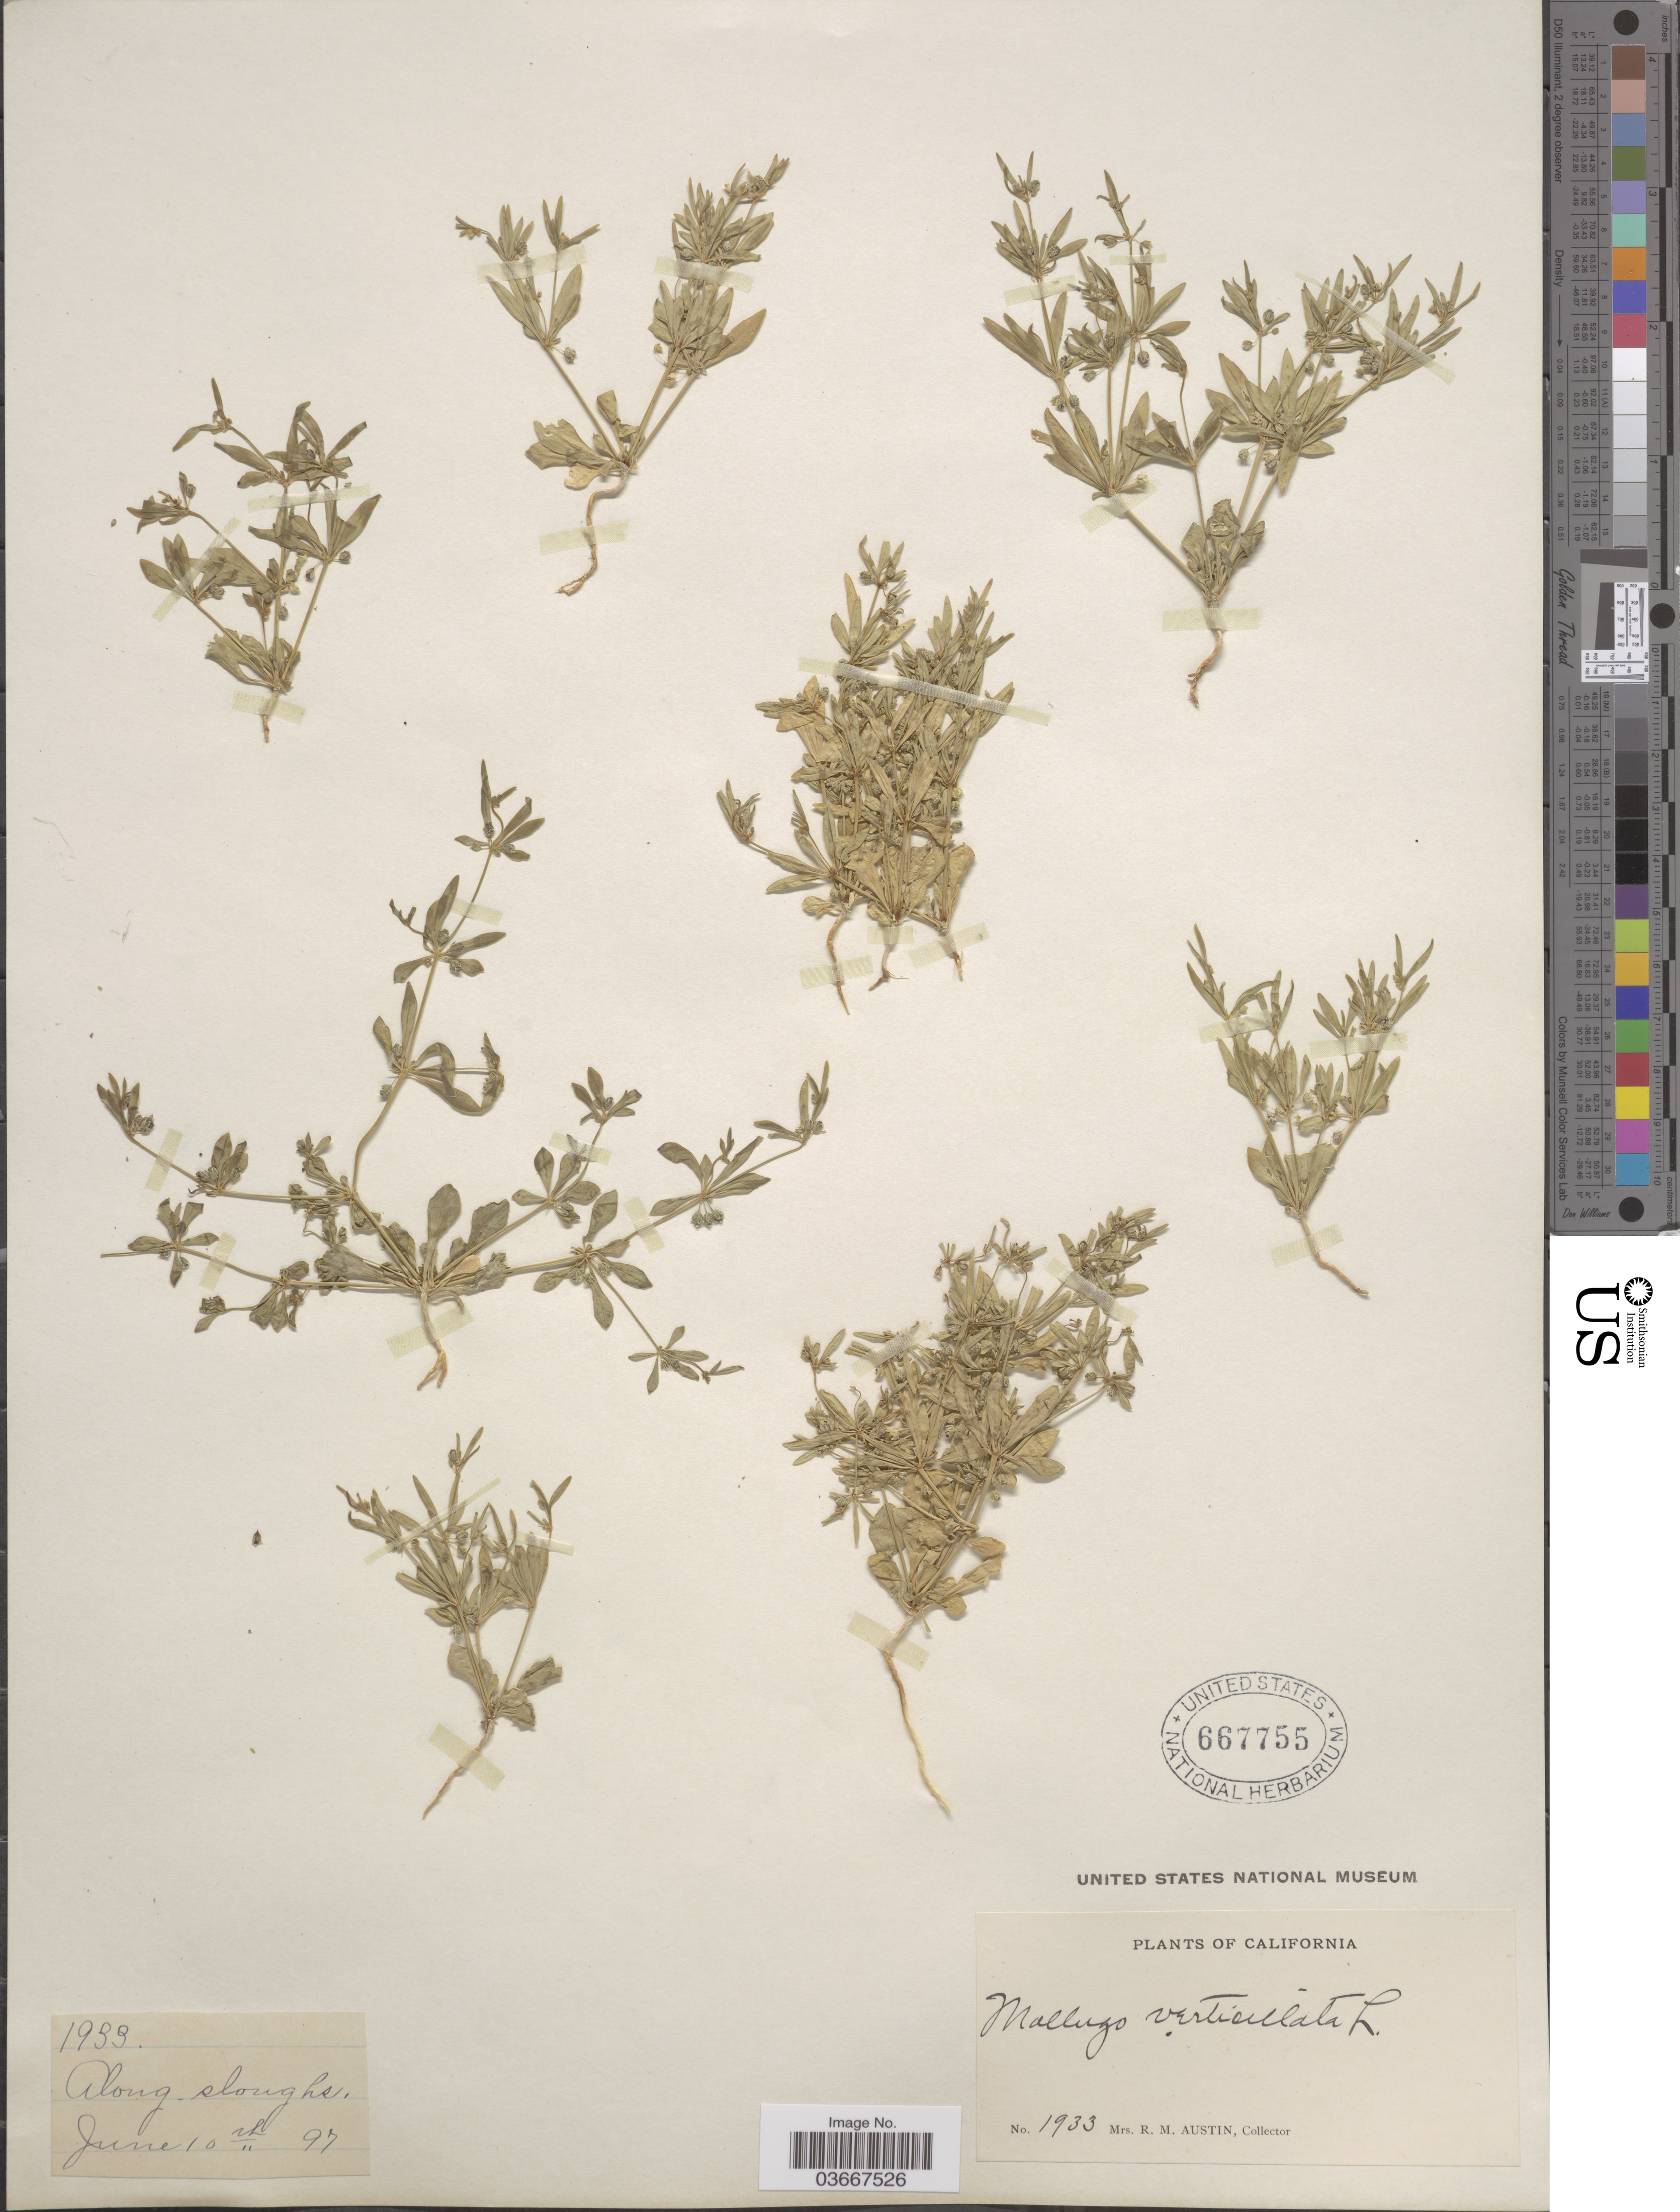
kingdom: Plantae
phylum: Tracheophyta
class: Magnoliopsida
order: Caryophyllales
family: Molluginaceae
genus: Mollugo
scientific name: Mollugo verticillata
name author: L.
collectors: R. Austin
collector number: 1933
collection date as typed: Transcribed d/m/y: 10/6/97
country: United States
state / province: California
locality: Along sloughs.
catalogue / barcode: US 667755